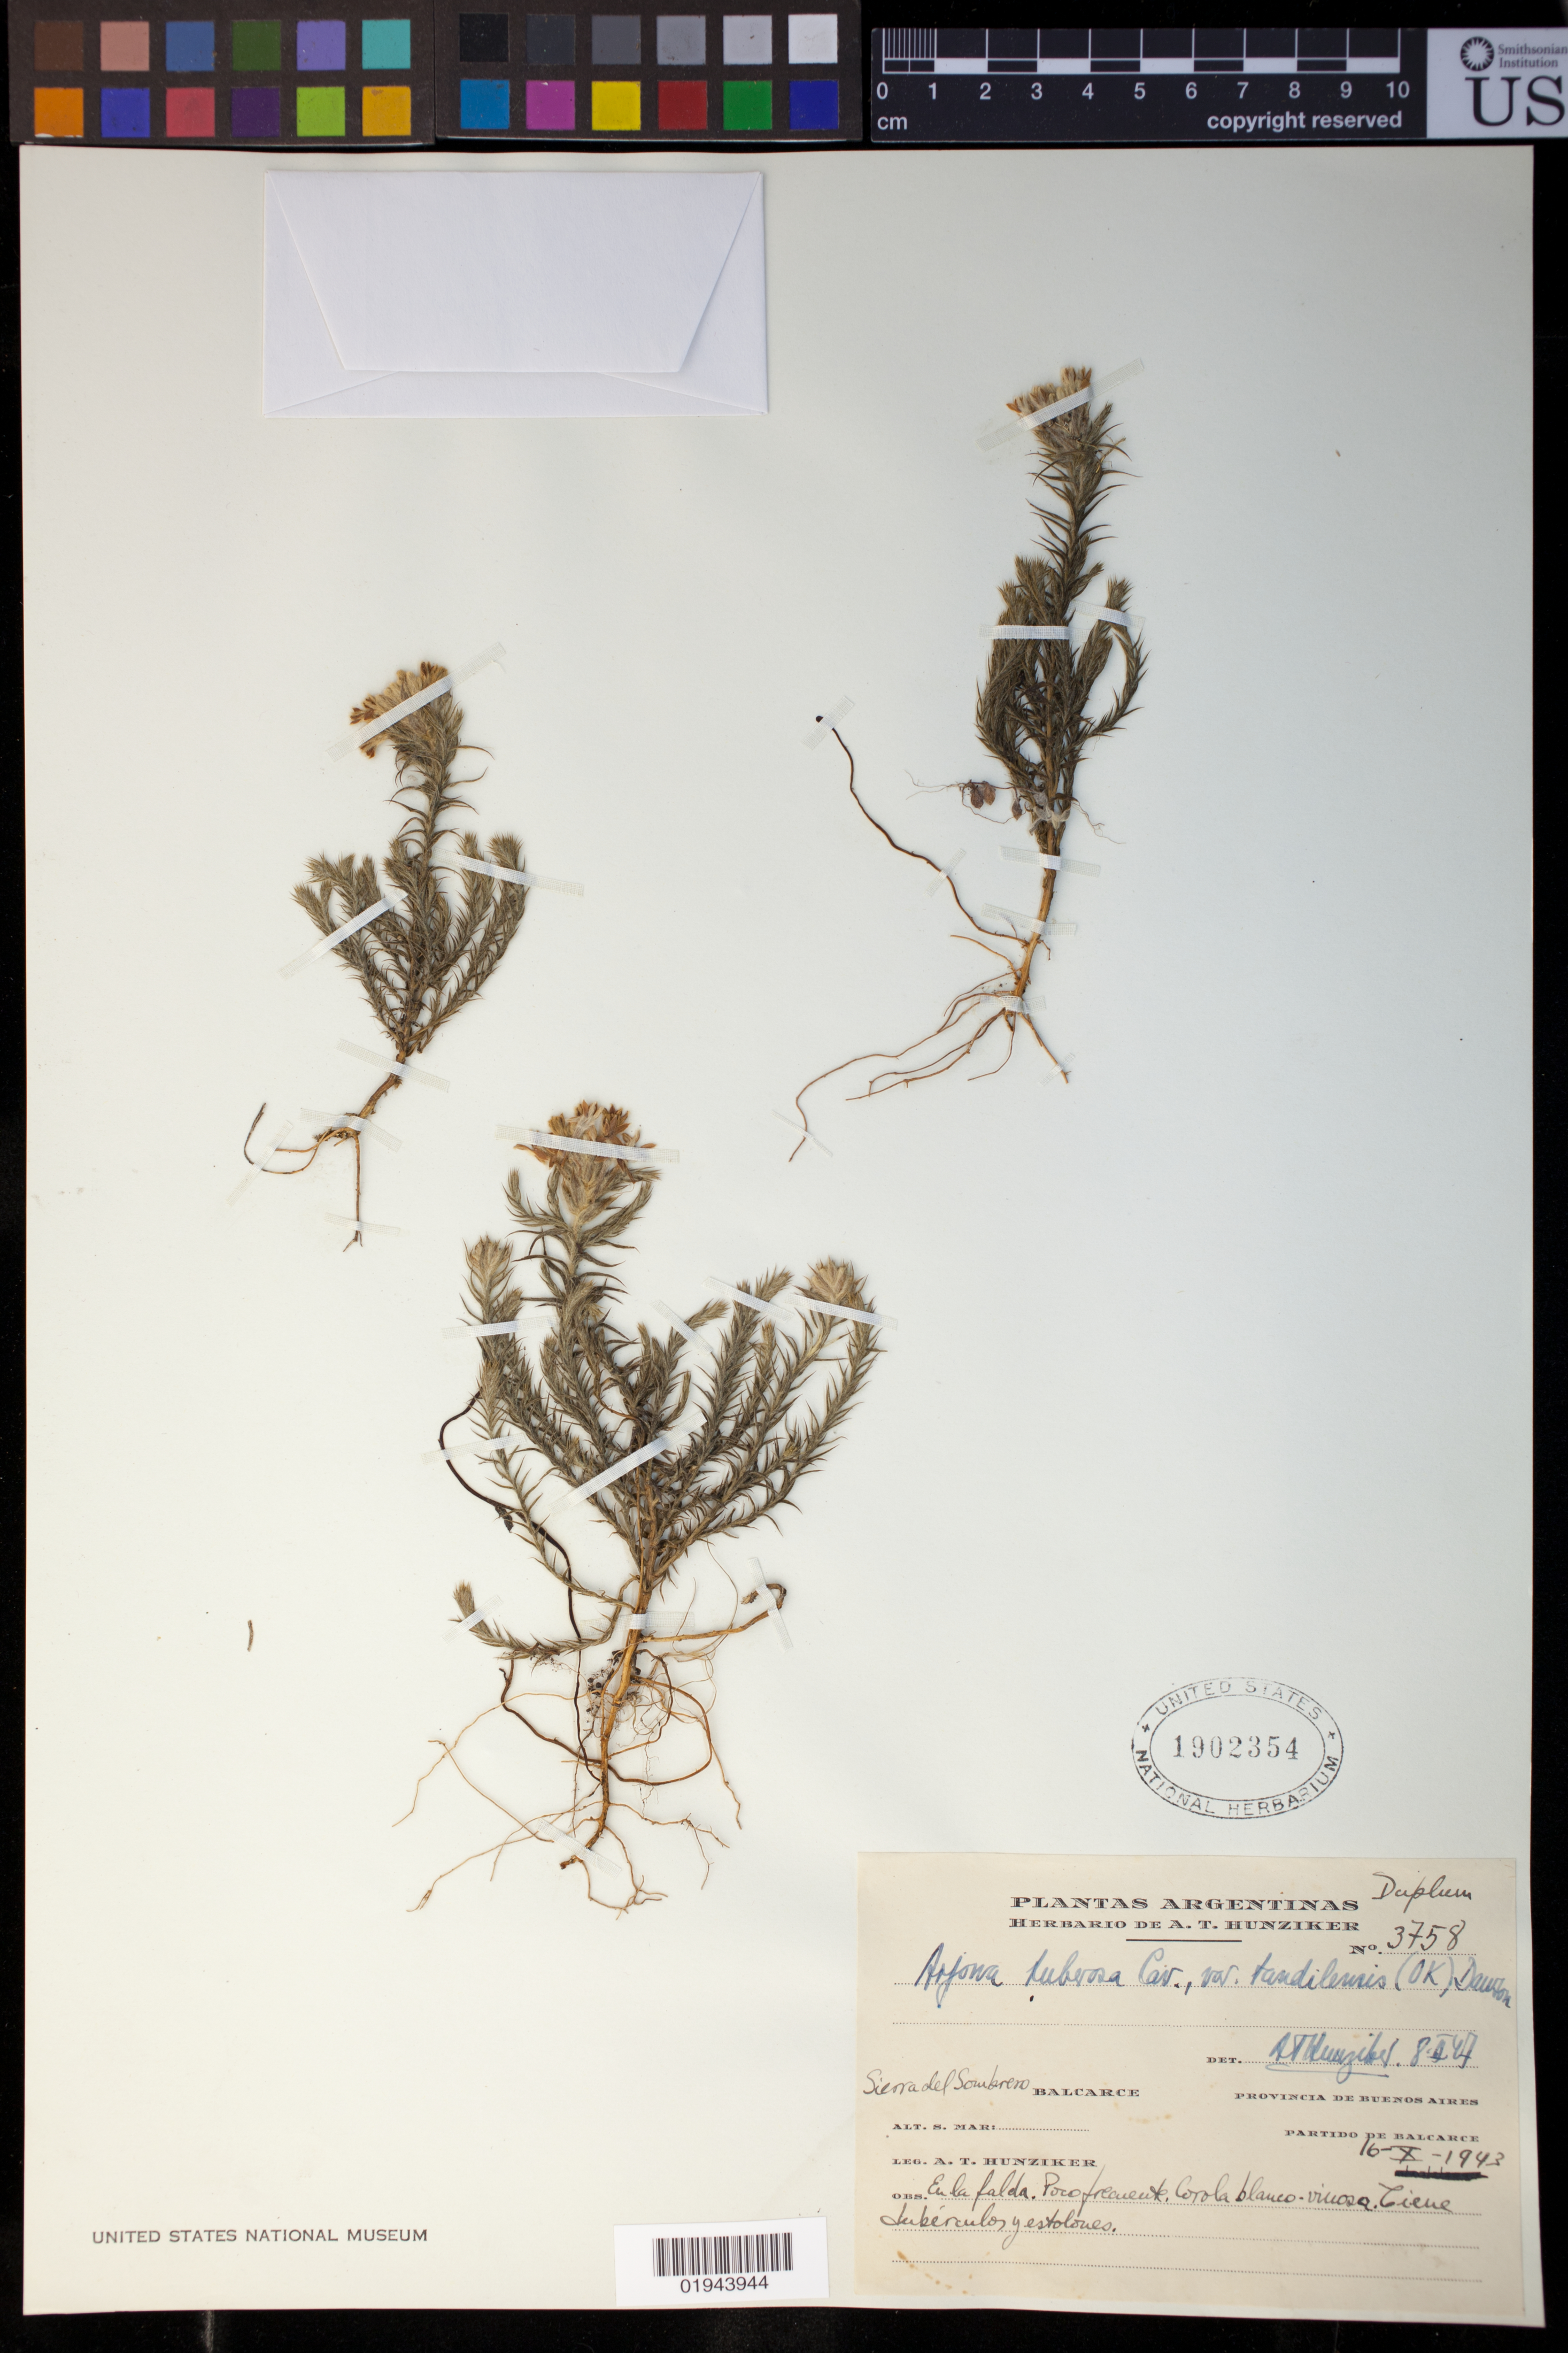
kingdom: Plantae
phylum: Tracheophyta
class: Magnoliopsida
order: Santalales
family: Schoepfiaceae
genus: Arjona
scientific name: Arjona tandilensis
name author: Kuntze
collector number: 3758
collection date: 1943-10-16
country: Argentina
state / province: Buenos Aires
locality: Sierra del Sombrero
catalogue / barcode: US 1902354